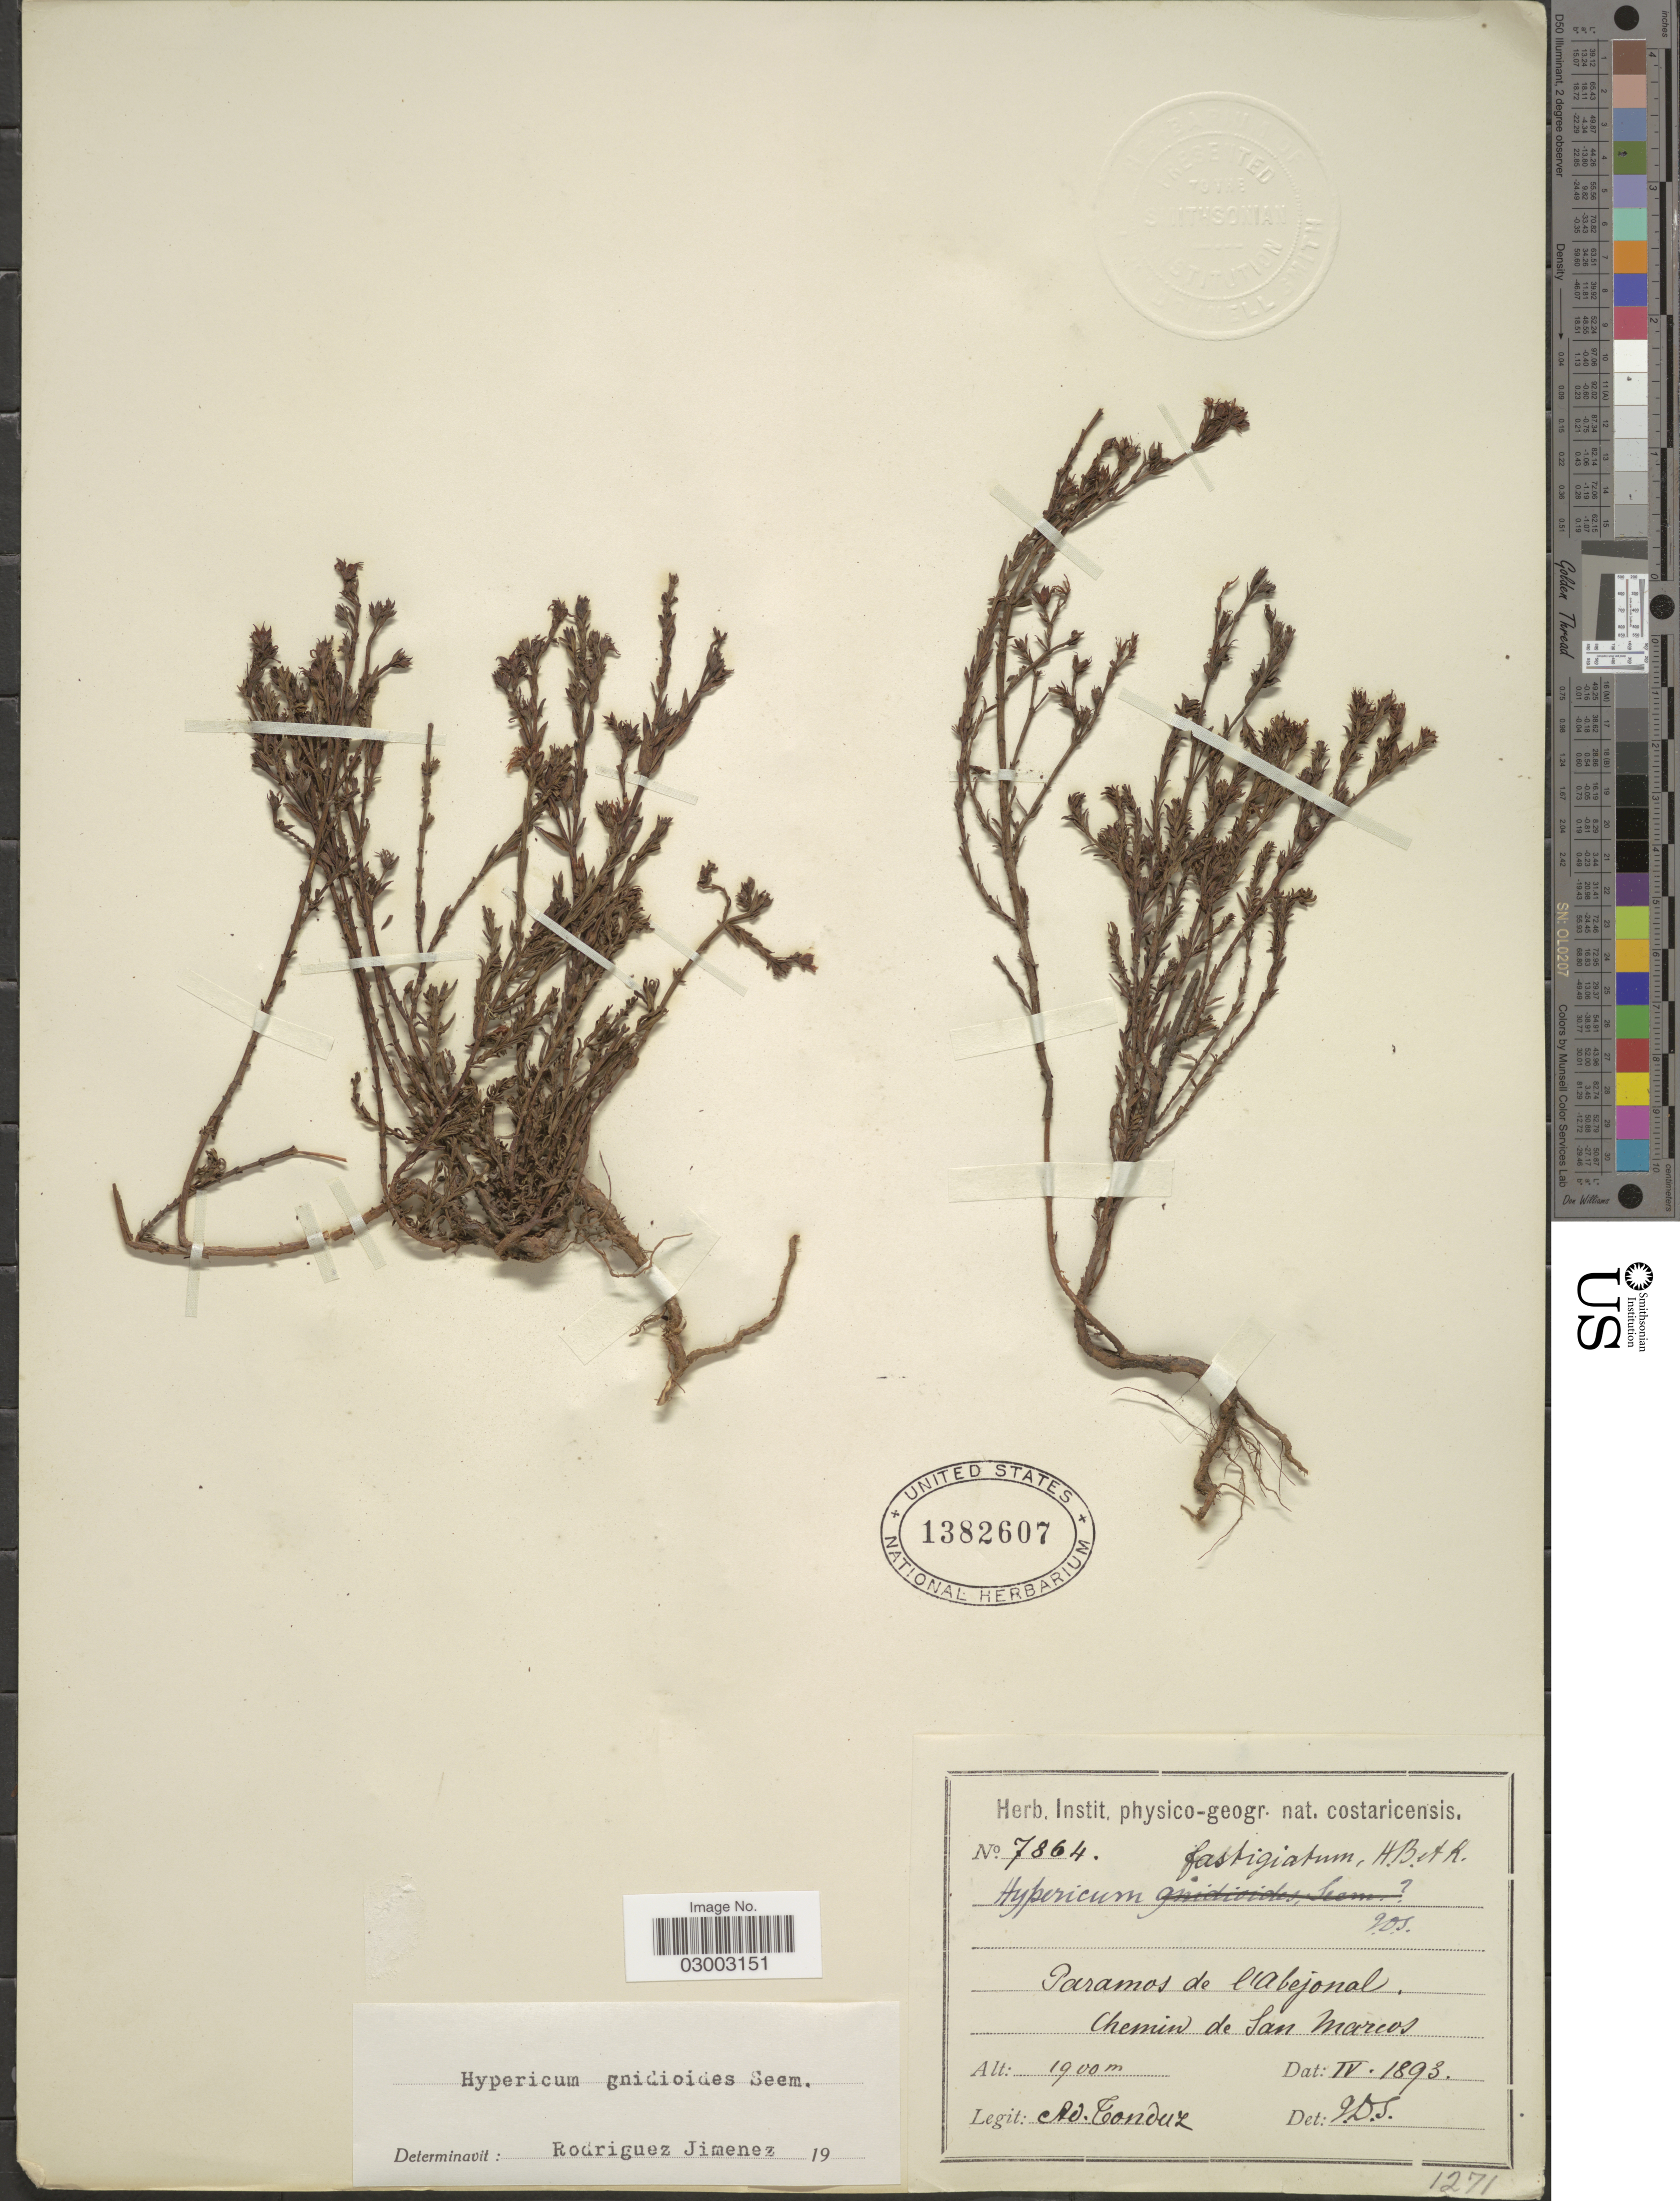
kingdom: Plantae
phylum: Tracheophyta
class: Magnoliopsida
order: Malpighiales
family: Hypericaceae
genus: Hypericum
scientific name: Hypericum gnidioides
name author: Seem.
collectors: A. Tonduz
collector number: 7864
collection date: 1893-04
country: Costa Rica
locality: Paramos de l'Abejonal, chemin de San Marcos.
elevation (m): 1900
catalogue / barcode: US 1382607